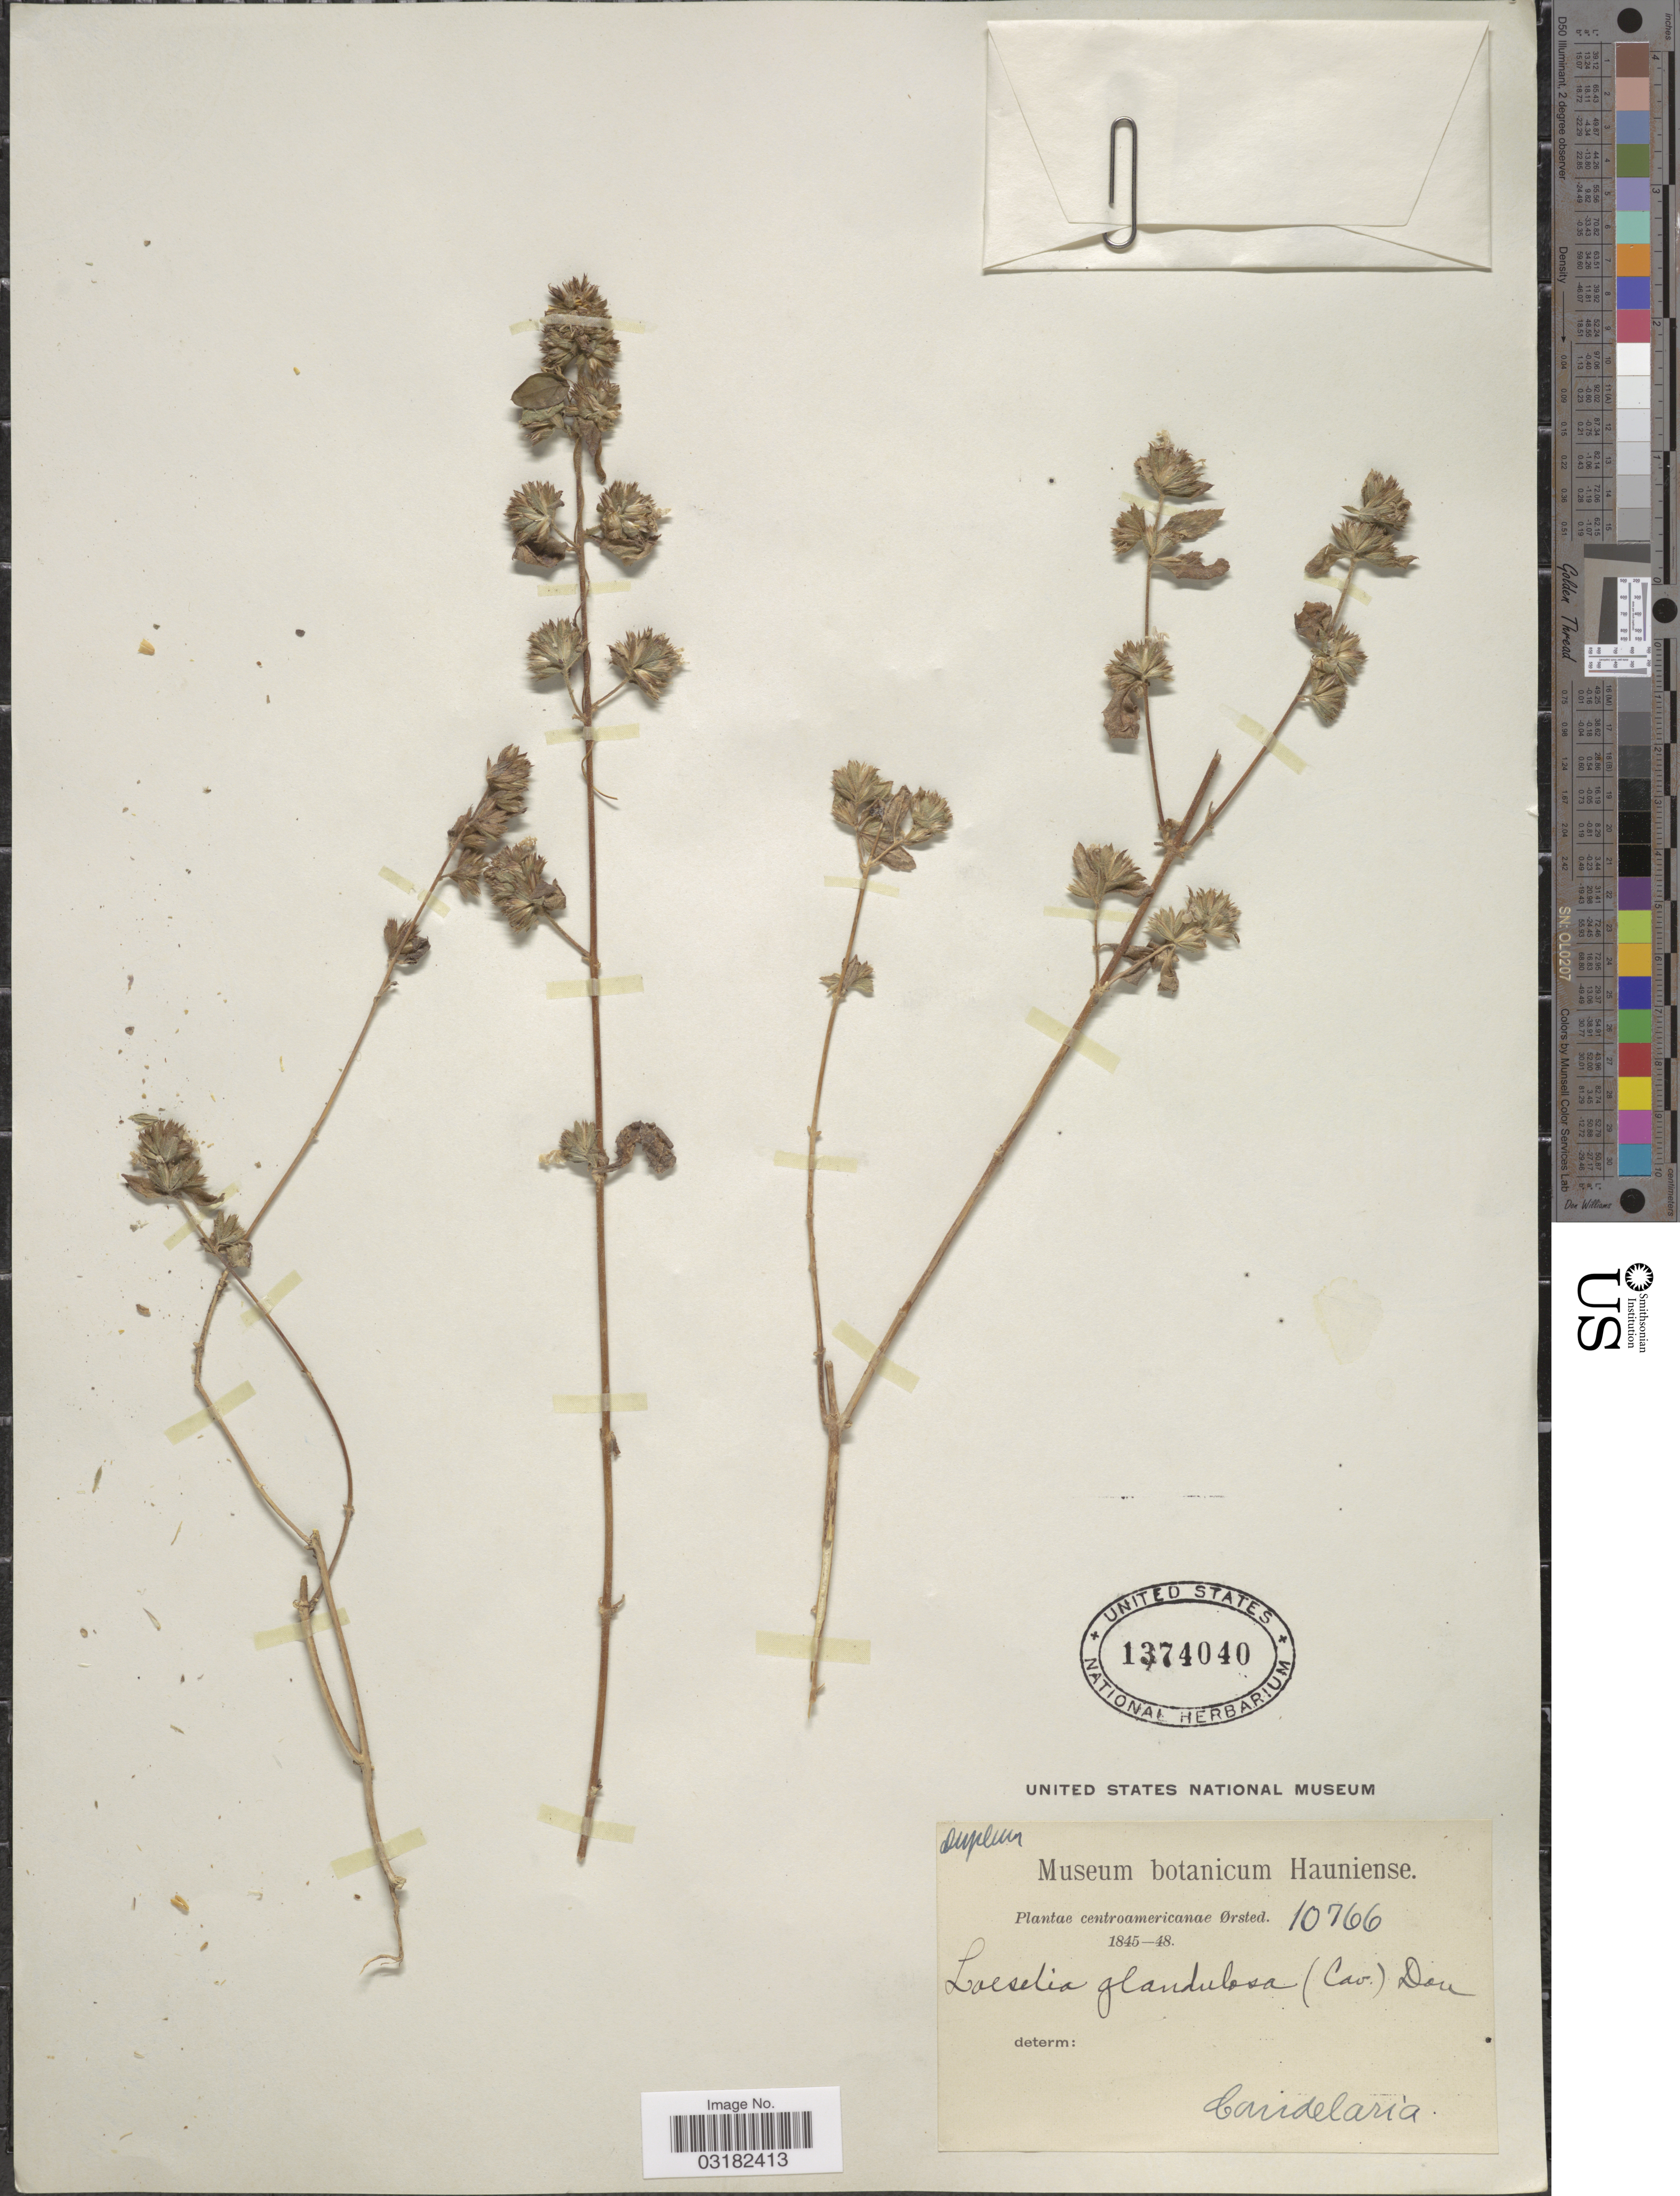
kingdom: Plantae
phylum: Tracheophyta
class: Magnoliopsida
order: Ericales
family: Polemoniaceae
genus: Loeselia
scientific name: Loeselia glandulosa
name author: (Cav.) G. Don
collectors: Ørsted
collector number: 10766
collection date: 1845/1848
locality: Centroamericanae. Candelaria.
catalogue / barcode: US 1374040